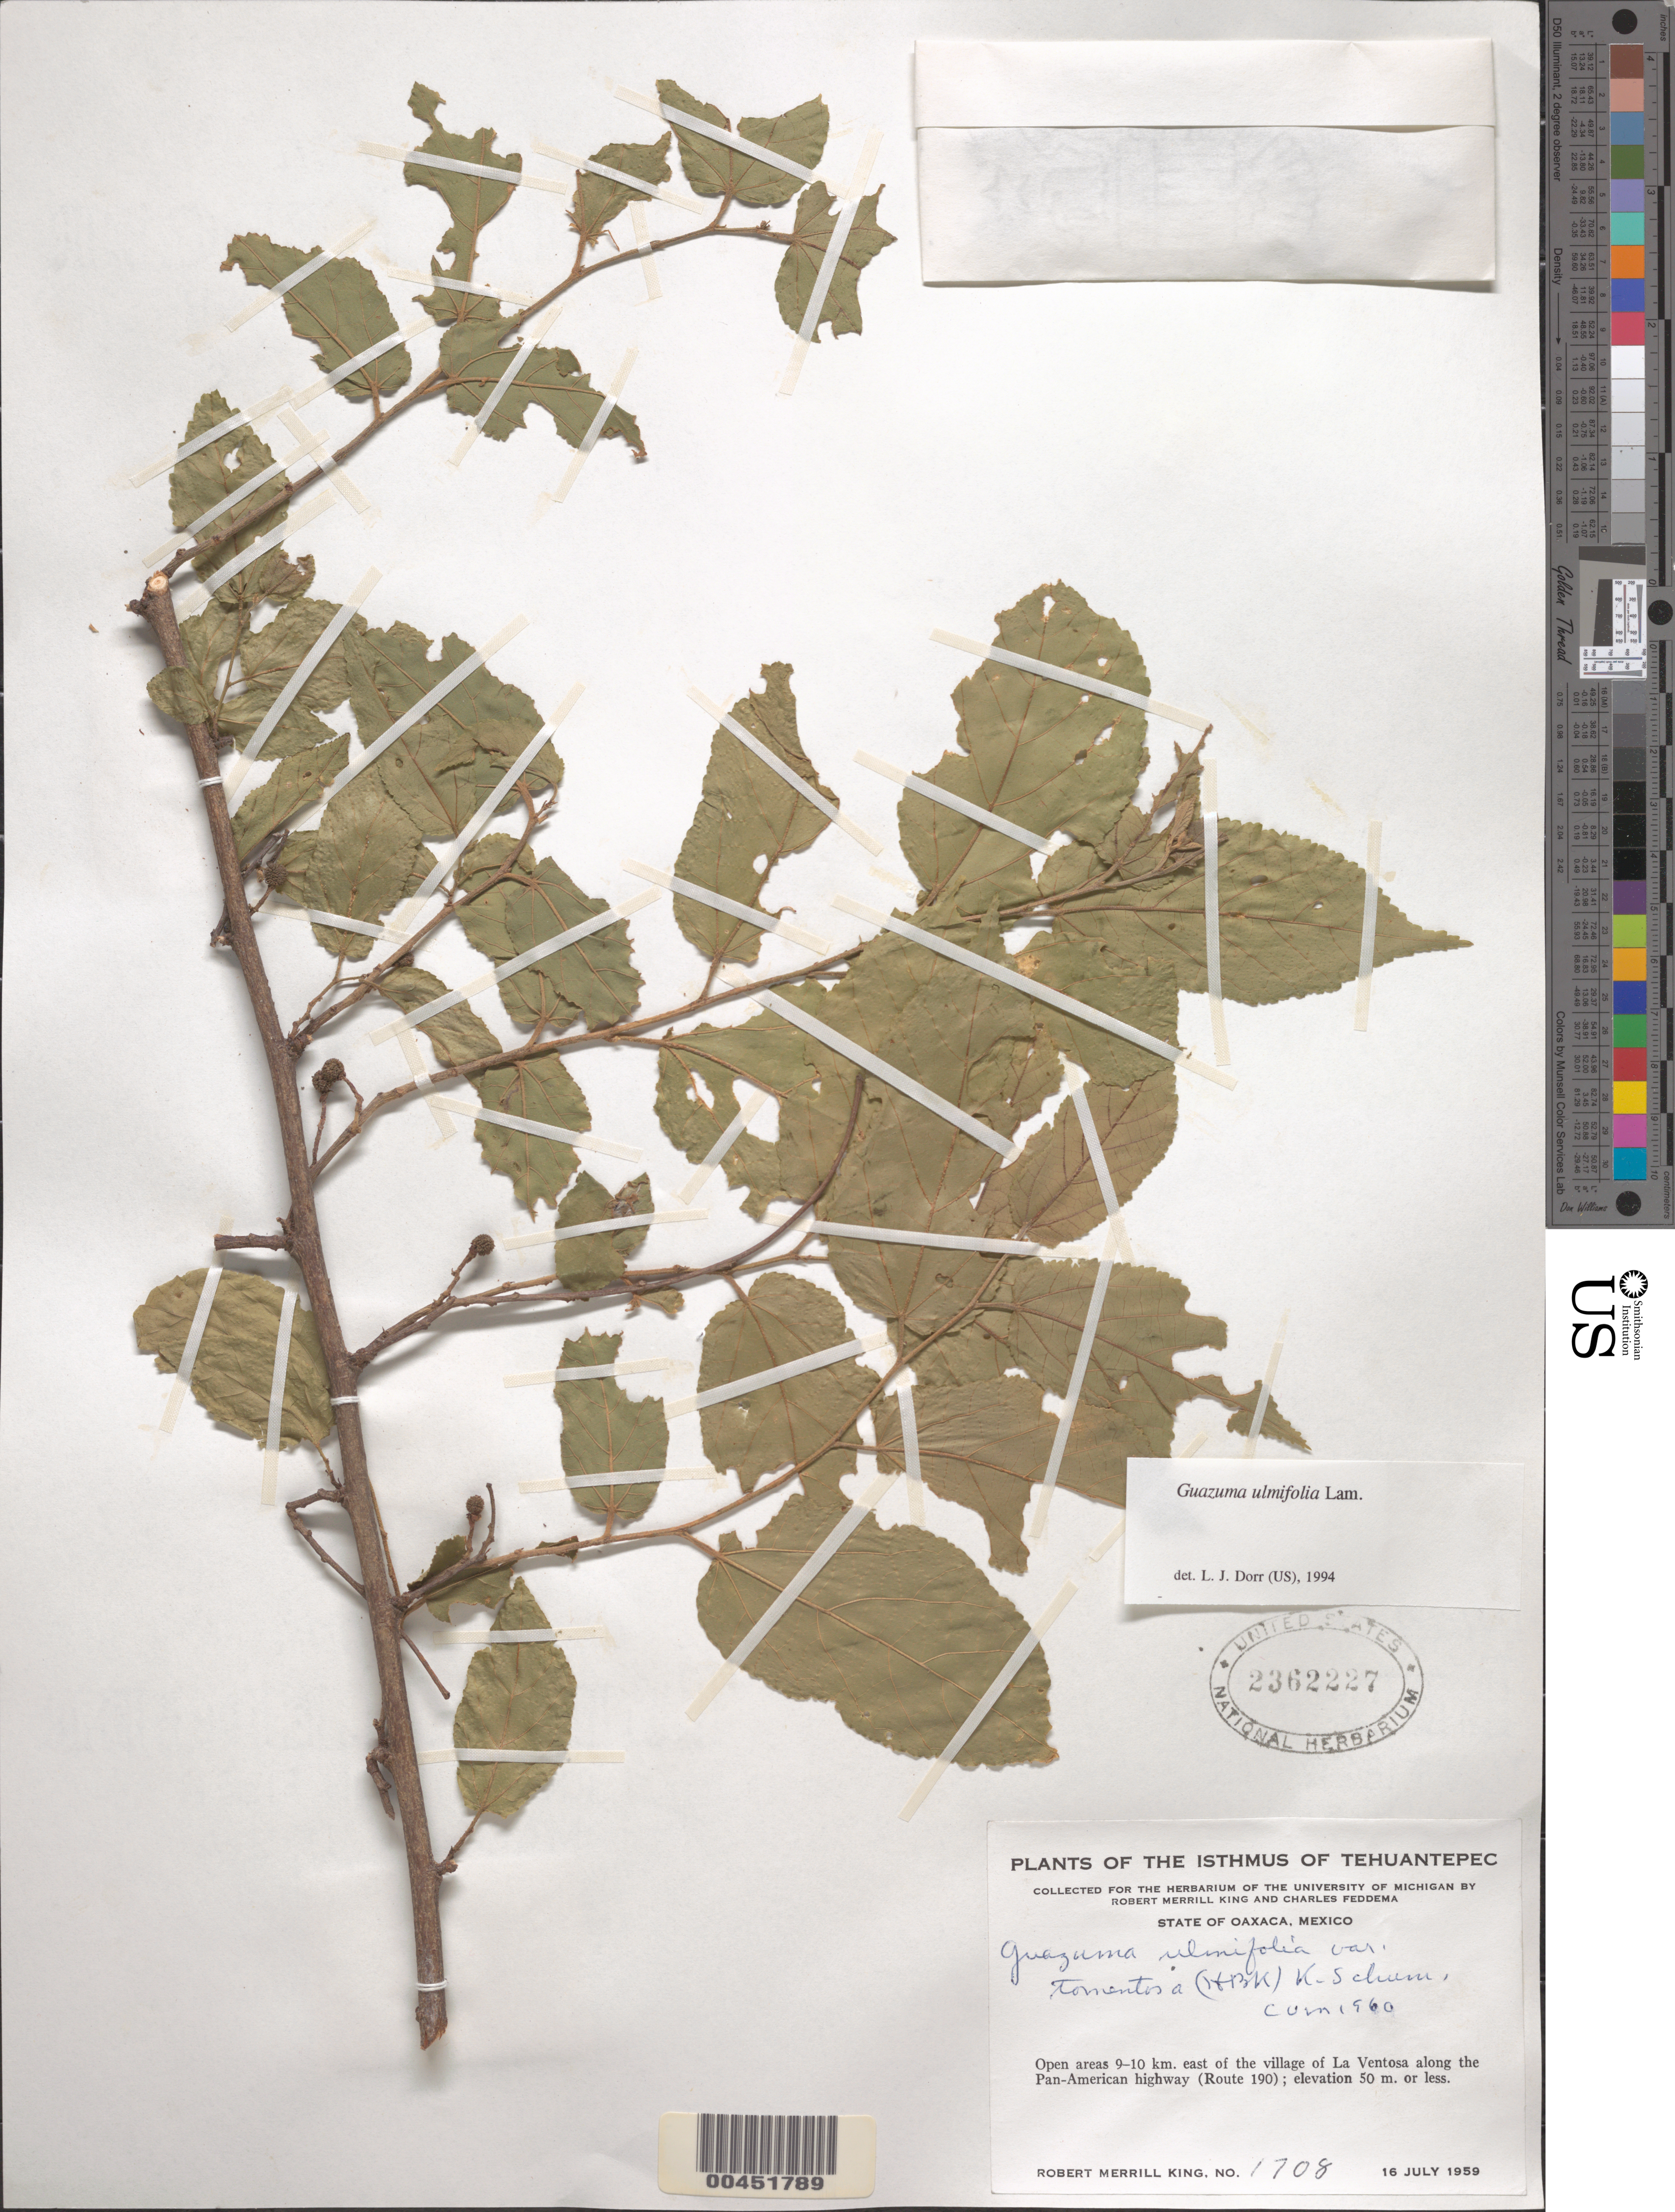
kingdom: Plantae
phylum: Tracheophyta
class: Magnoliopsida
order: Malvales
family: Malvaceae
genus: Guazuma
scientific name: Guazuma ulmifolia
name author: Lam.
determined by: Dorr, L. J., (BOT), Smithsonian Institution - National Museum of Natural History (UNITED STATES)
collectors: R. M. King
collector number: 1708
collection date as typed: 16 Jul 1959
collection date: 1959-07-16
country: Mexico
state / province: Oaxaca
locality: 9 - 10 km E of village of La Ventosa along Pan-American hwy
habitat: open areas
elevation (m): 0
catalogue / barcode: US 2362227